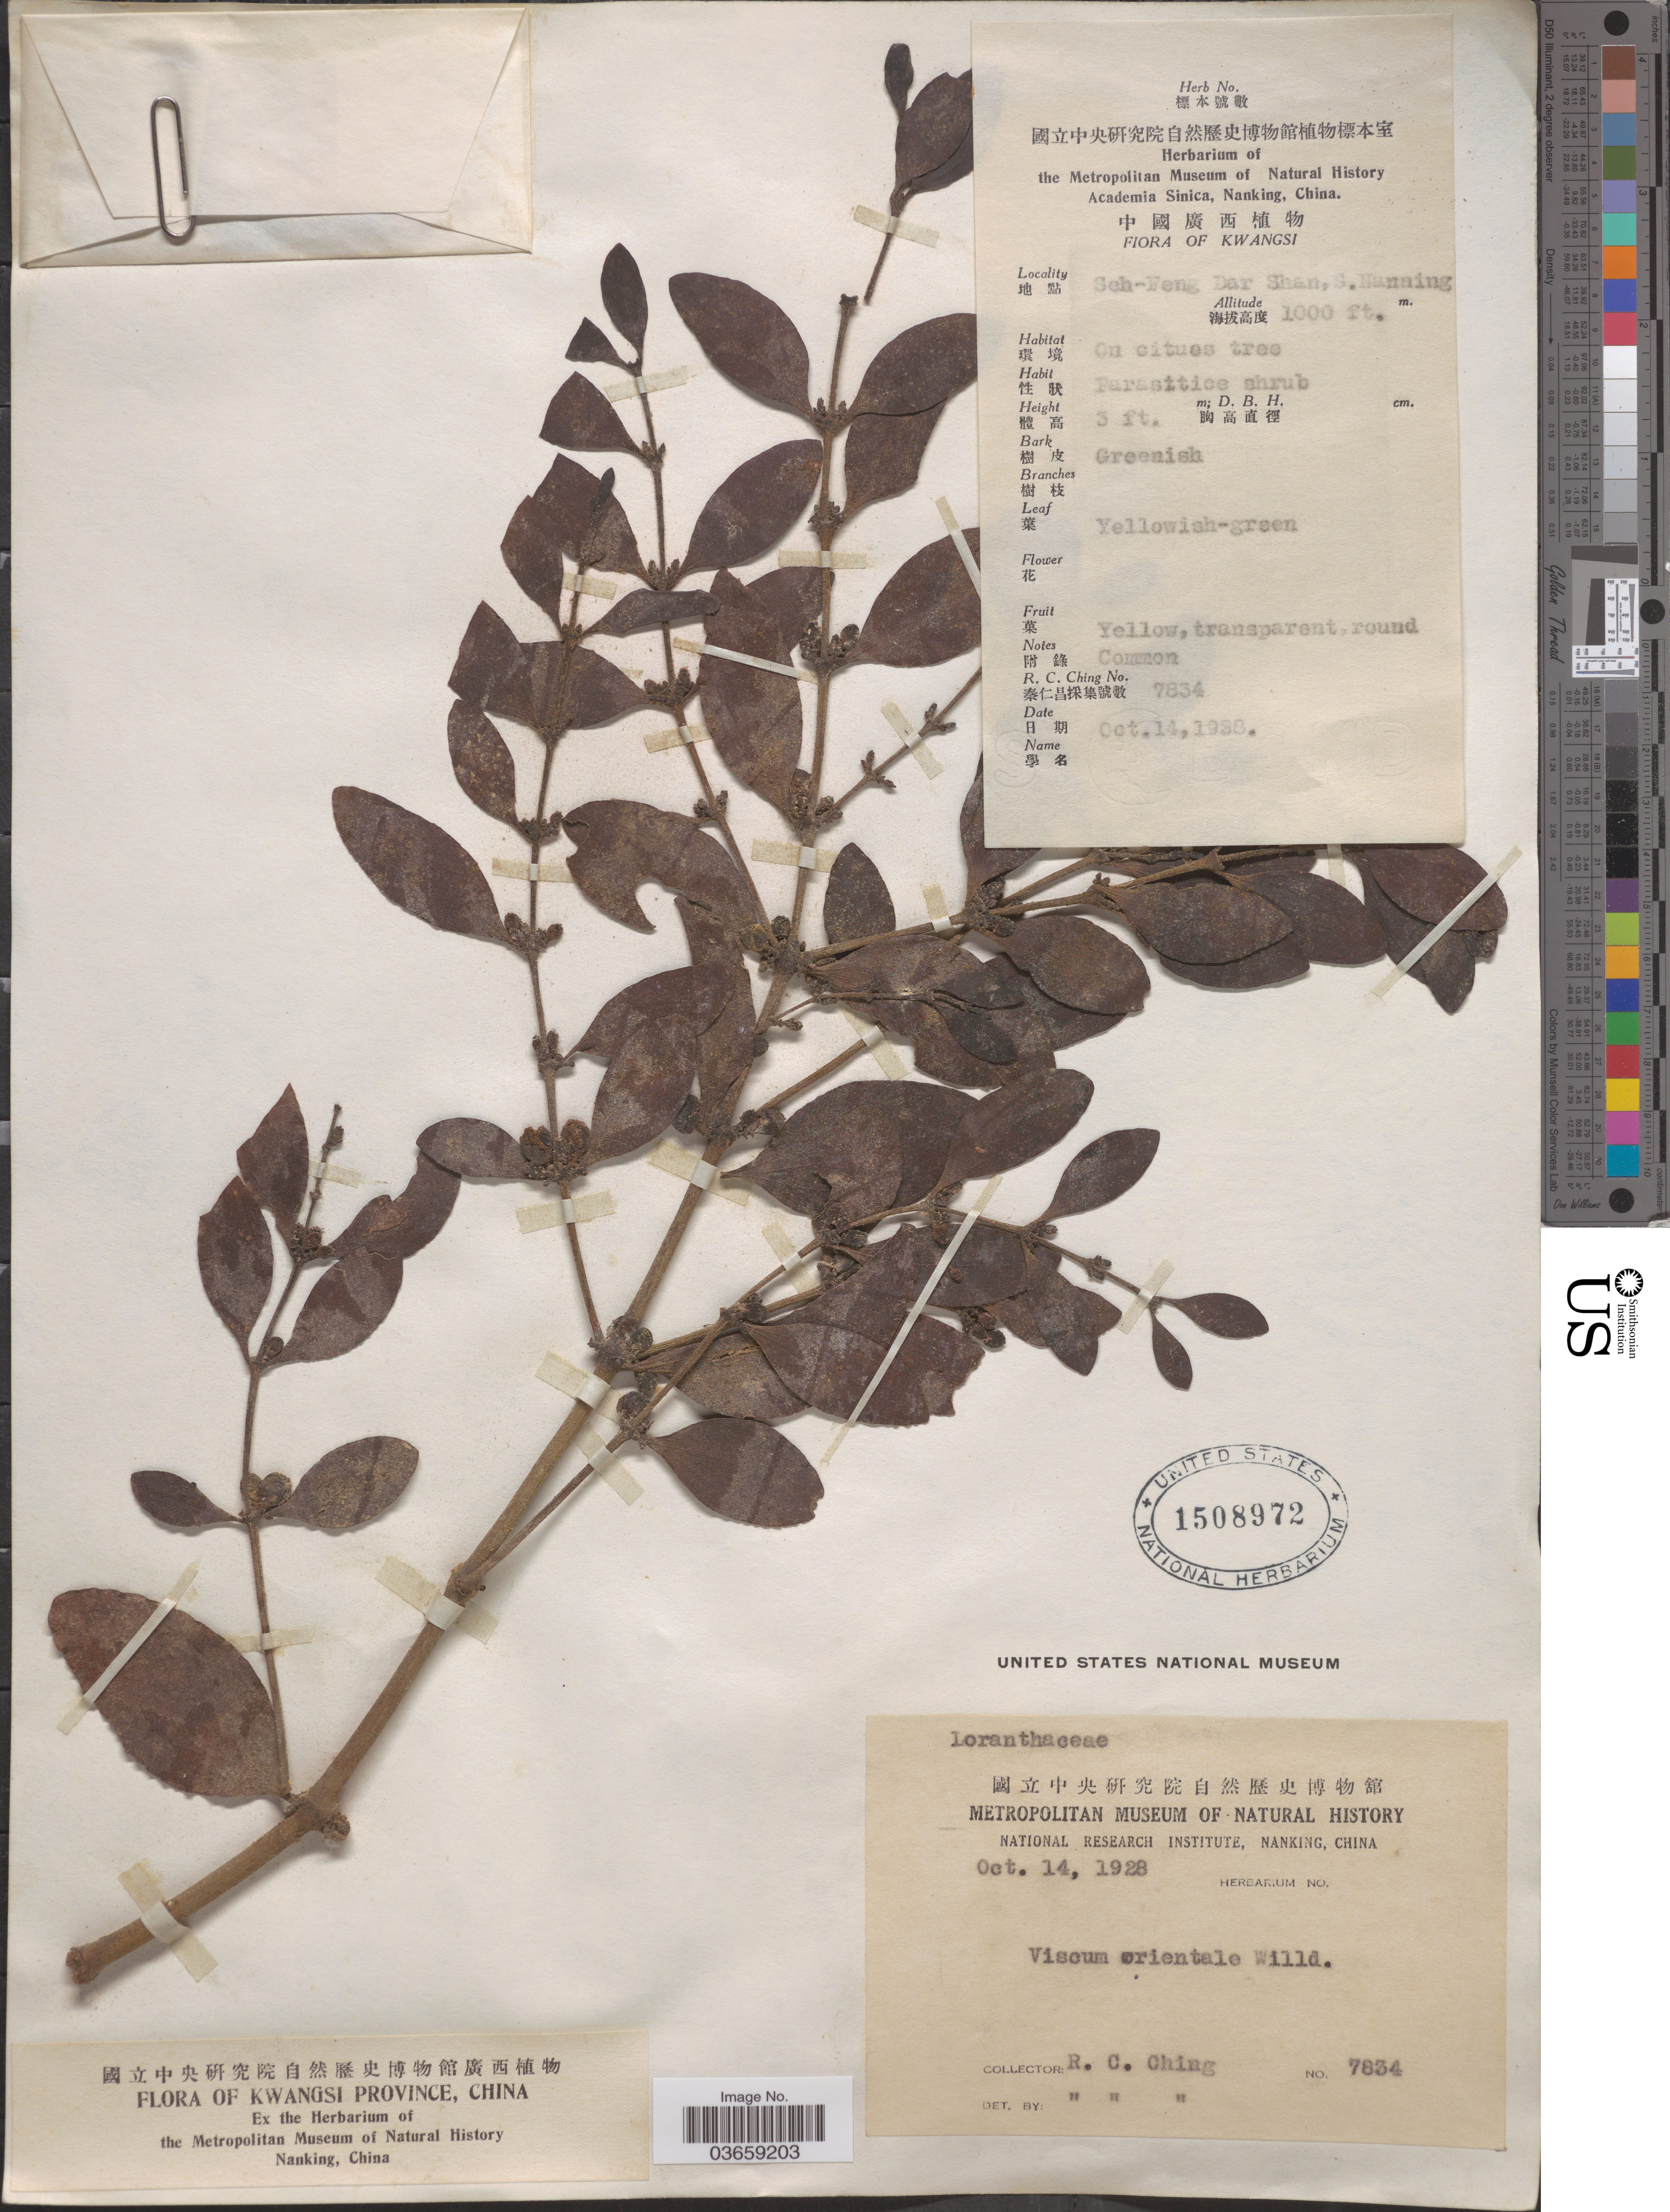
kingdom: Plantae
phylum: Tracheophyta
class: Magnoliopsida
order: Santalales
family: Viscaceae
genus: Viscum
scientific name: Viscum orientale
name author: DC.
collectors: R. C. Ching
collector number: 7834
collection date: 1928-10-14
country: China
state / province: Guangxi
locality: Kwangsi Province. Seh-Feng Dar Shan, S. Nanning.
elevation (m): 305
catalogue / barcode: US 1508972